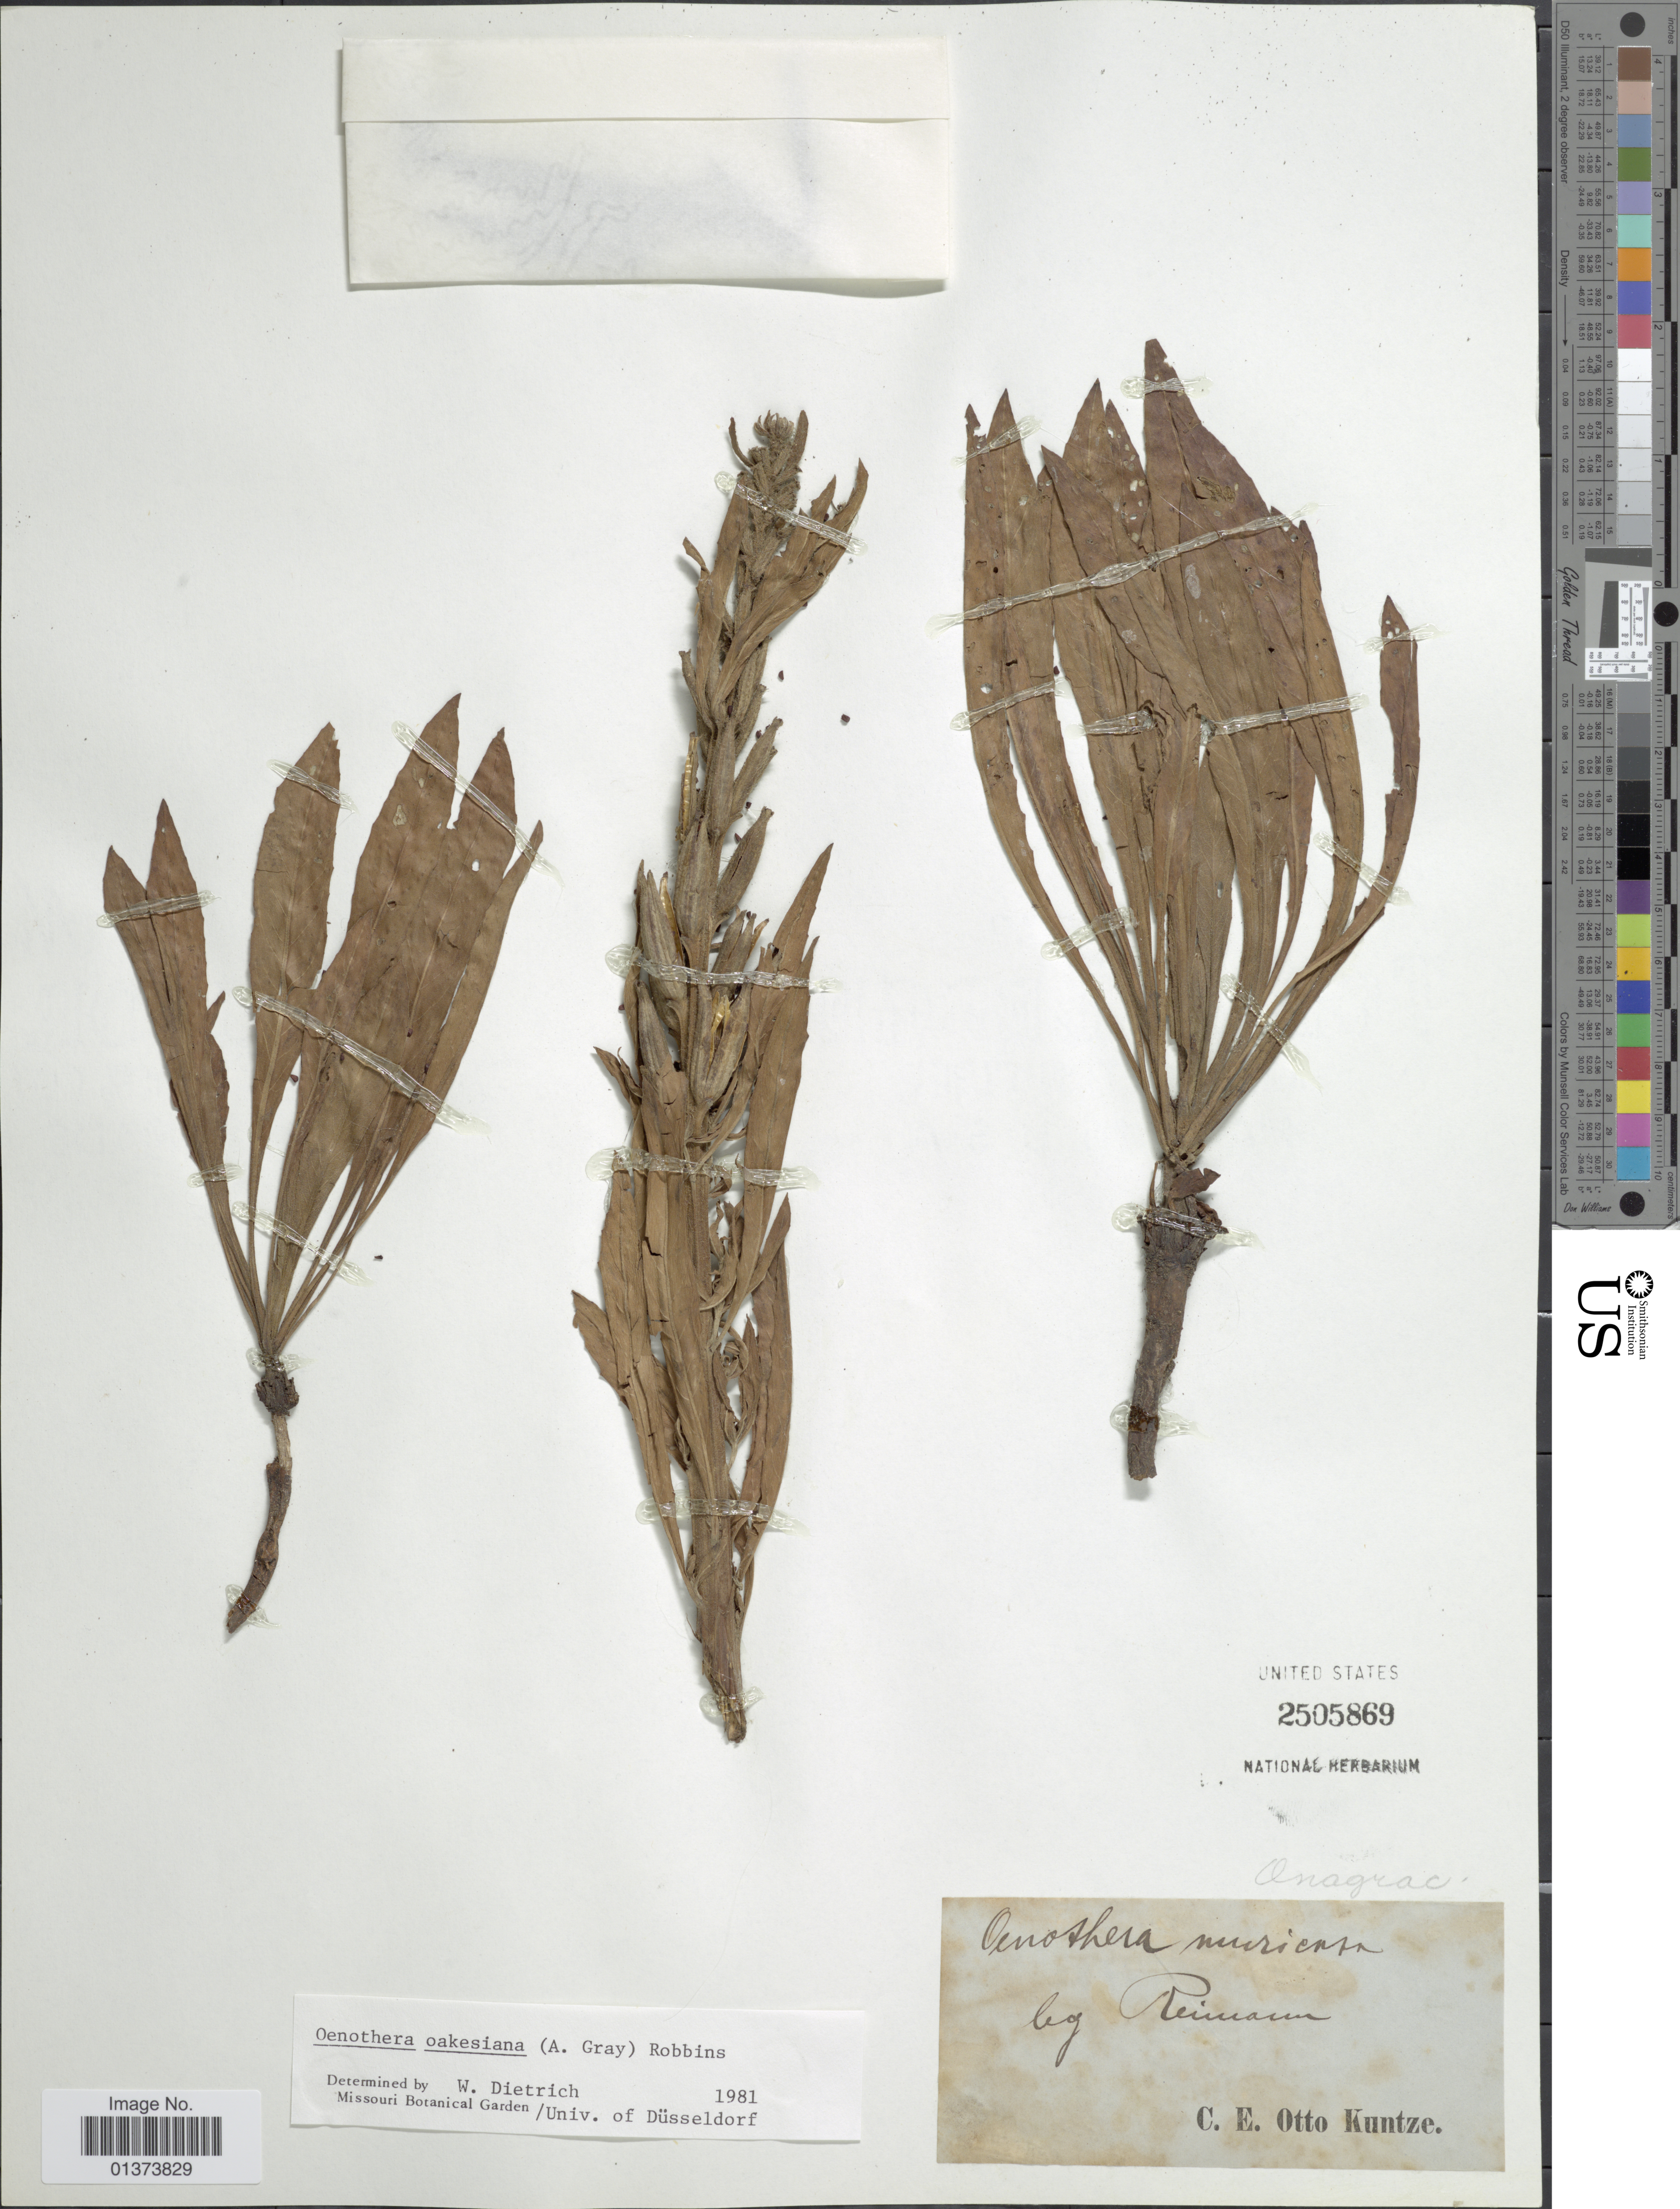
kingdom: Plantae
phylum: Tracheophyta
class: Magnoliopsida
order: Myrtales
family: Onagraceae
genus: Oenothera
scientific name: Oenothera oakesiana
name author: (A. Gray) J.W. Robbins ex S. Watson & J.M. Coult.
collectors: Reimann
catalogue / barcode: US 2505869